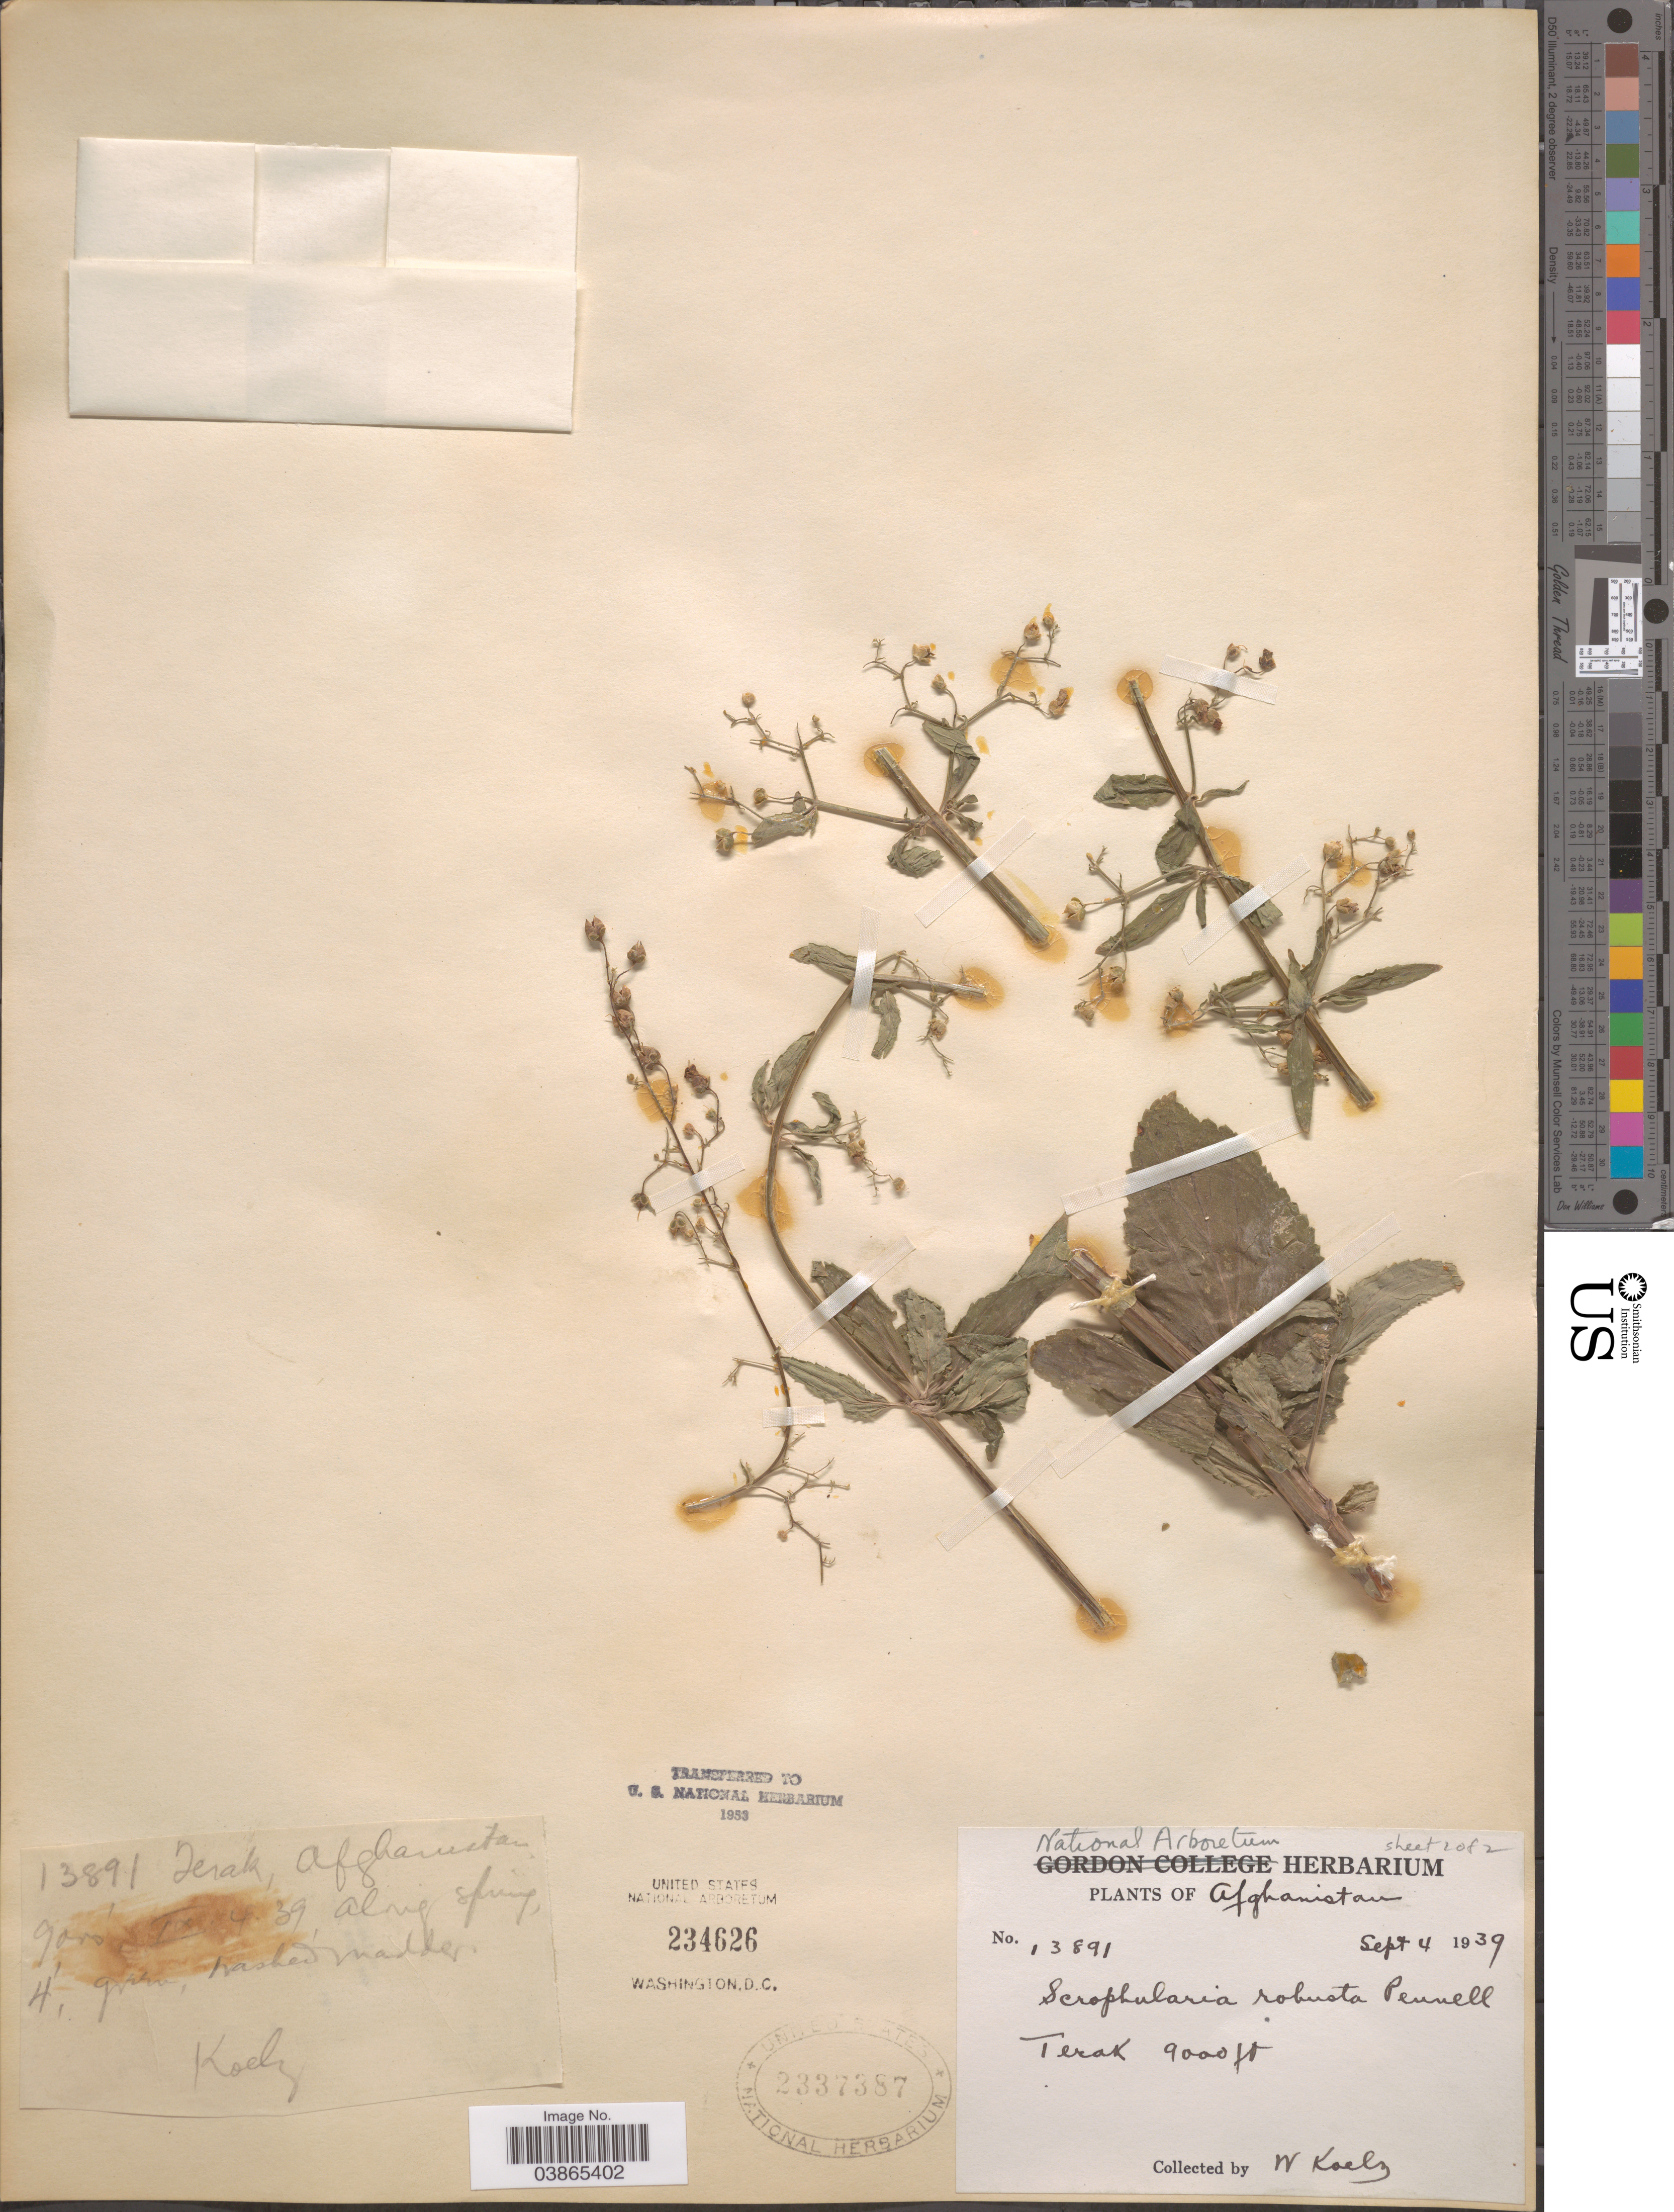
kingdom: Plantae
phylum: Tracheophyta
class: Magnoliopsida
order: Lamiales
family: Scrophulariaceae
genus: Scrophularia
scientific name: Scrophularia scopolii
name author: Hoppe ex Pers.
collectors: W. Koelz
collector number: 13891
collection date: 1939-09-04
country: Afghanistan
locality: Terak.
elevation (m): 2743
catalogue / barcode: US 2337387